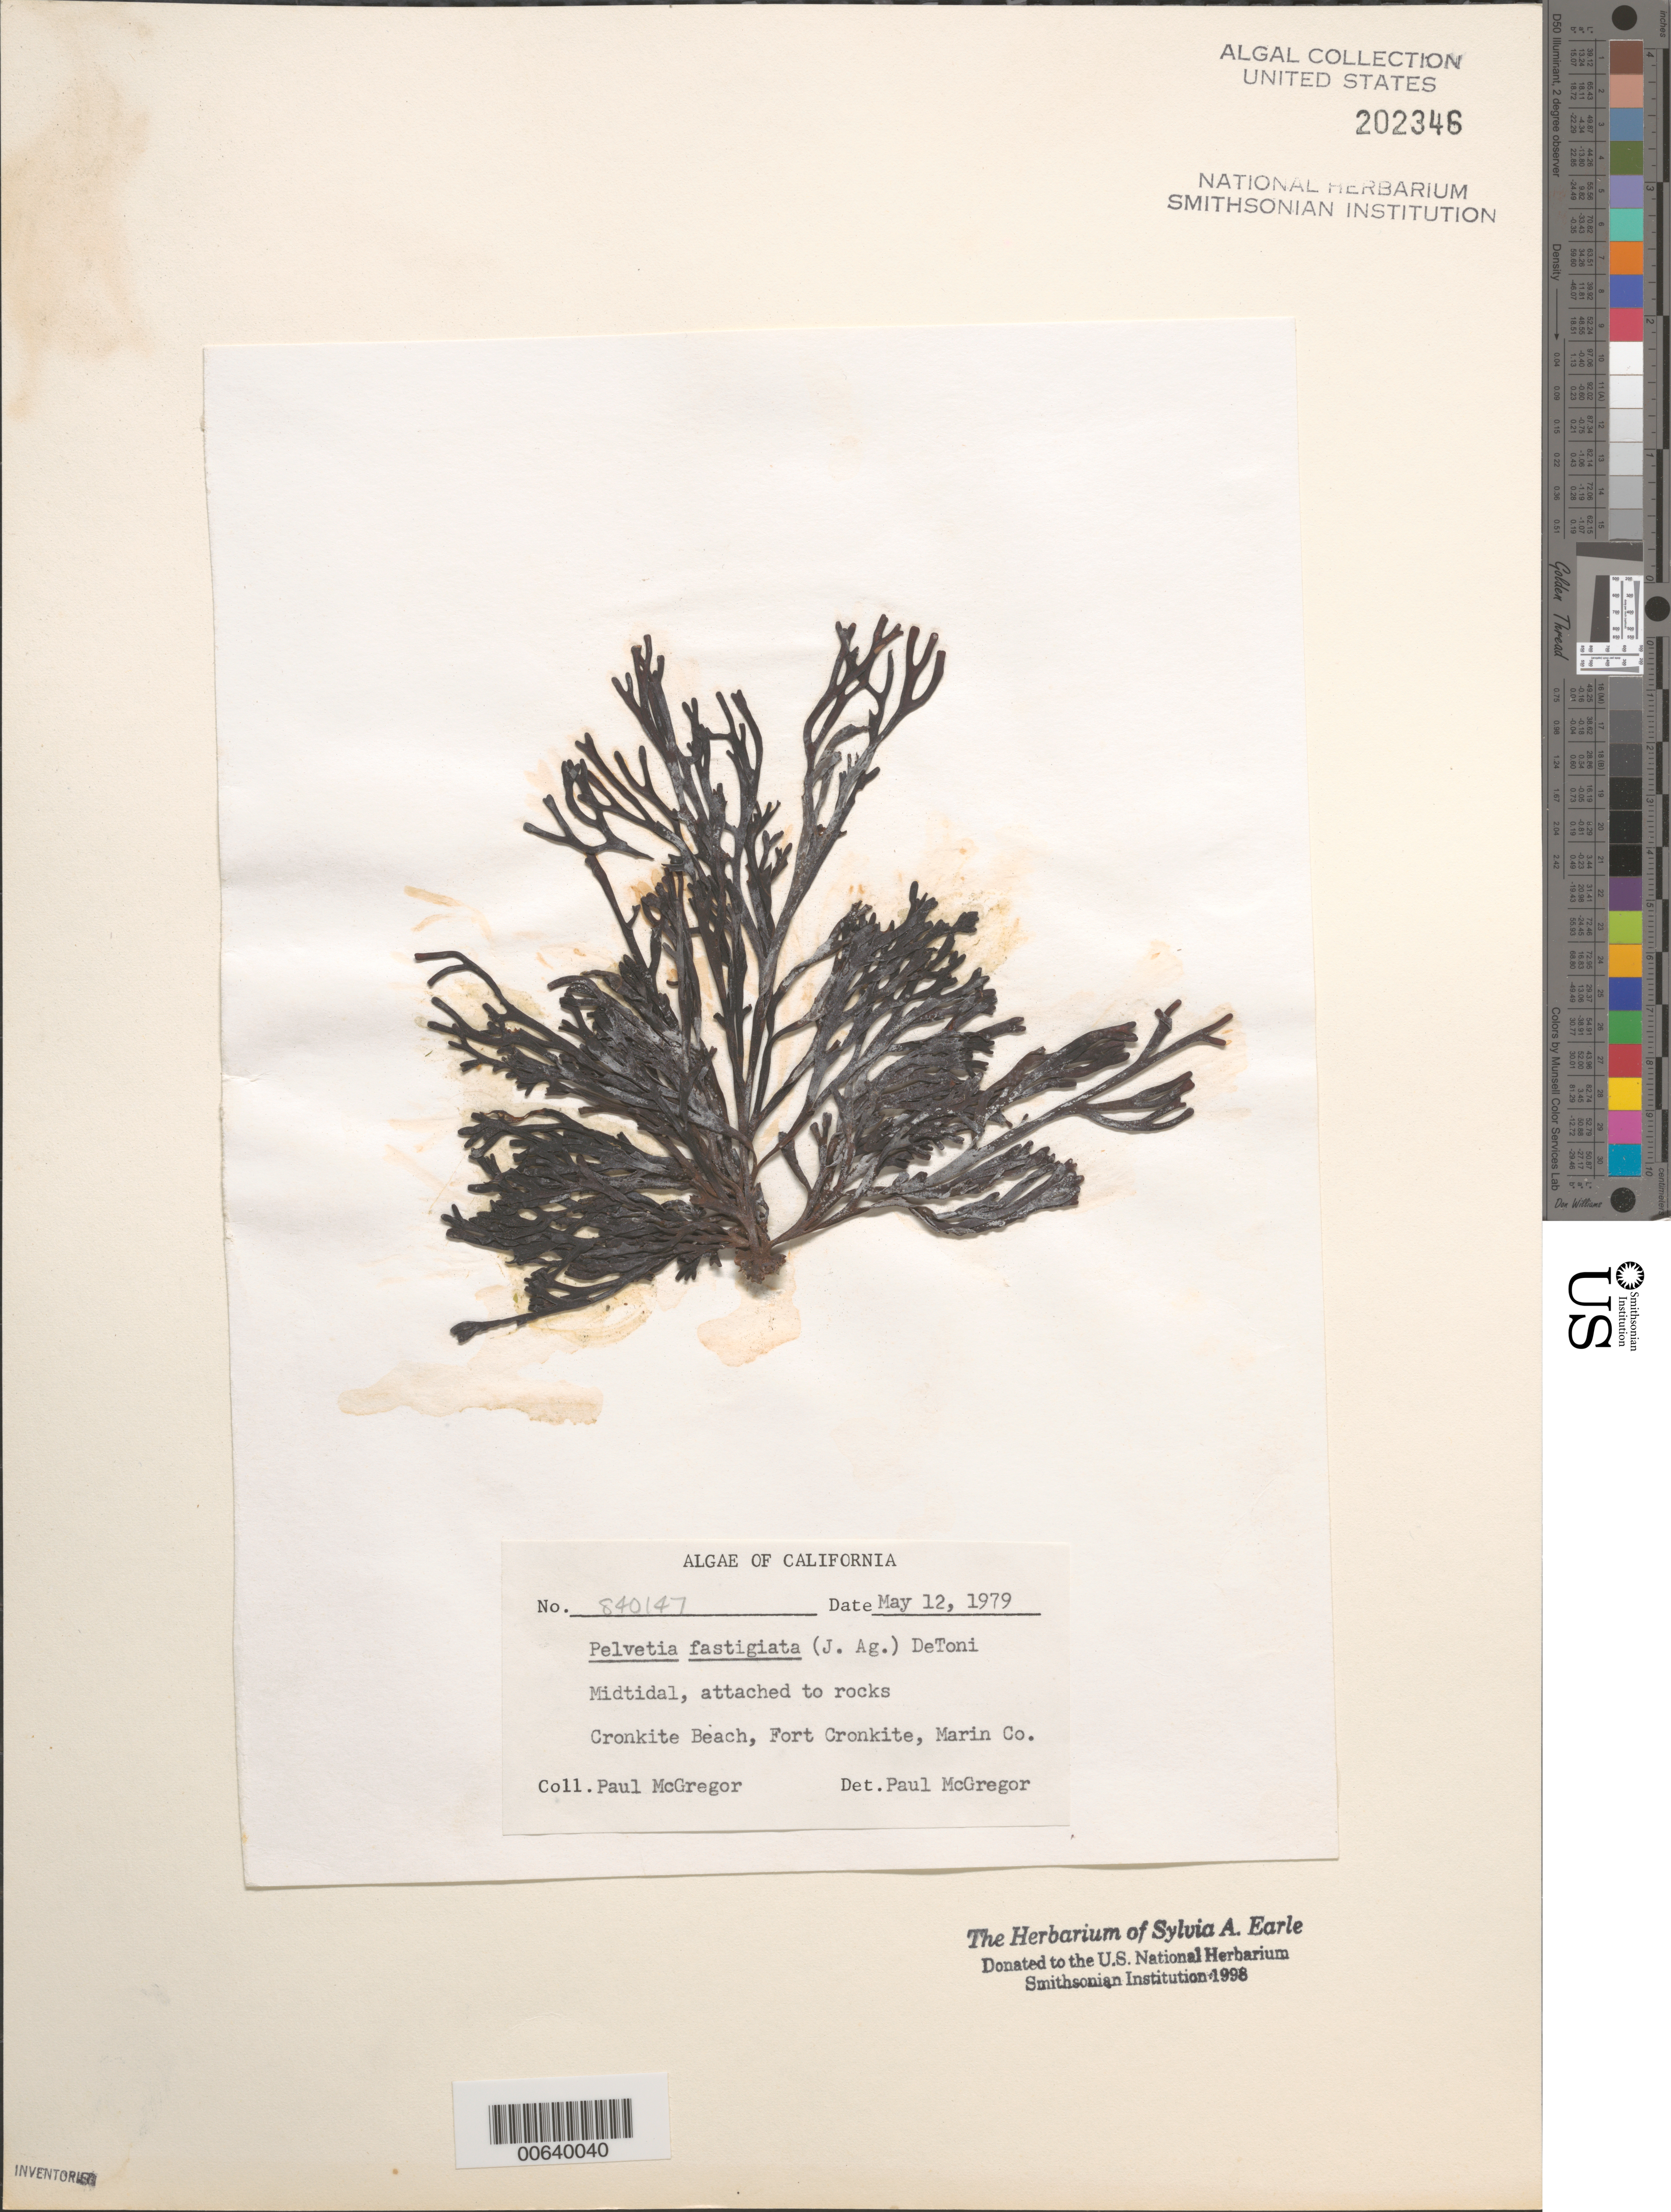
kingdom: Chromista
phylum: Ochrophyta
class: Phaeophyceae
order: Fucales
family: Fucaceae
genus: Silvetia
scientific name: Silvetia compressa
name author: (J. Agardh) E.A. Serrão et al.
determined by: Algae name updating Project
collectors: P. McGregor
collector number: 840147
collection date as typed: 12 May 1979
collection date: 1979-05-12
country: United States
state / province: California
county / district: Marin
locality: Cronkite Beach, Fort Cronkite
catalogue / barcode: US 202346